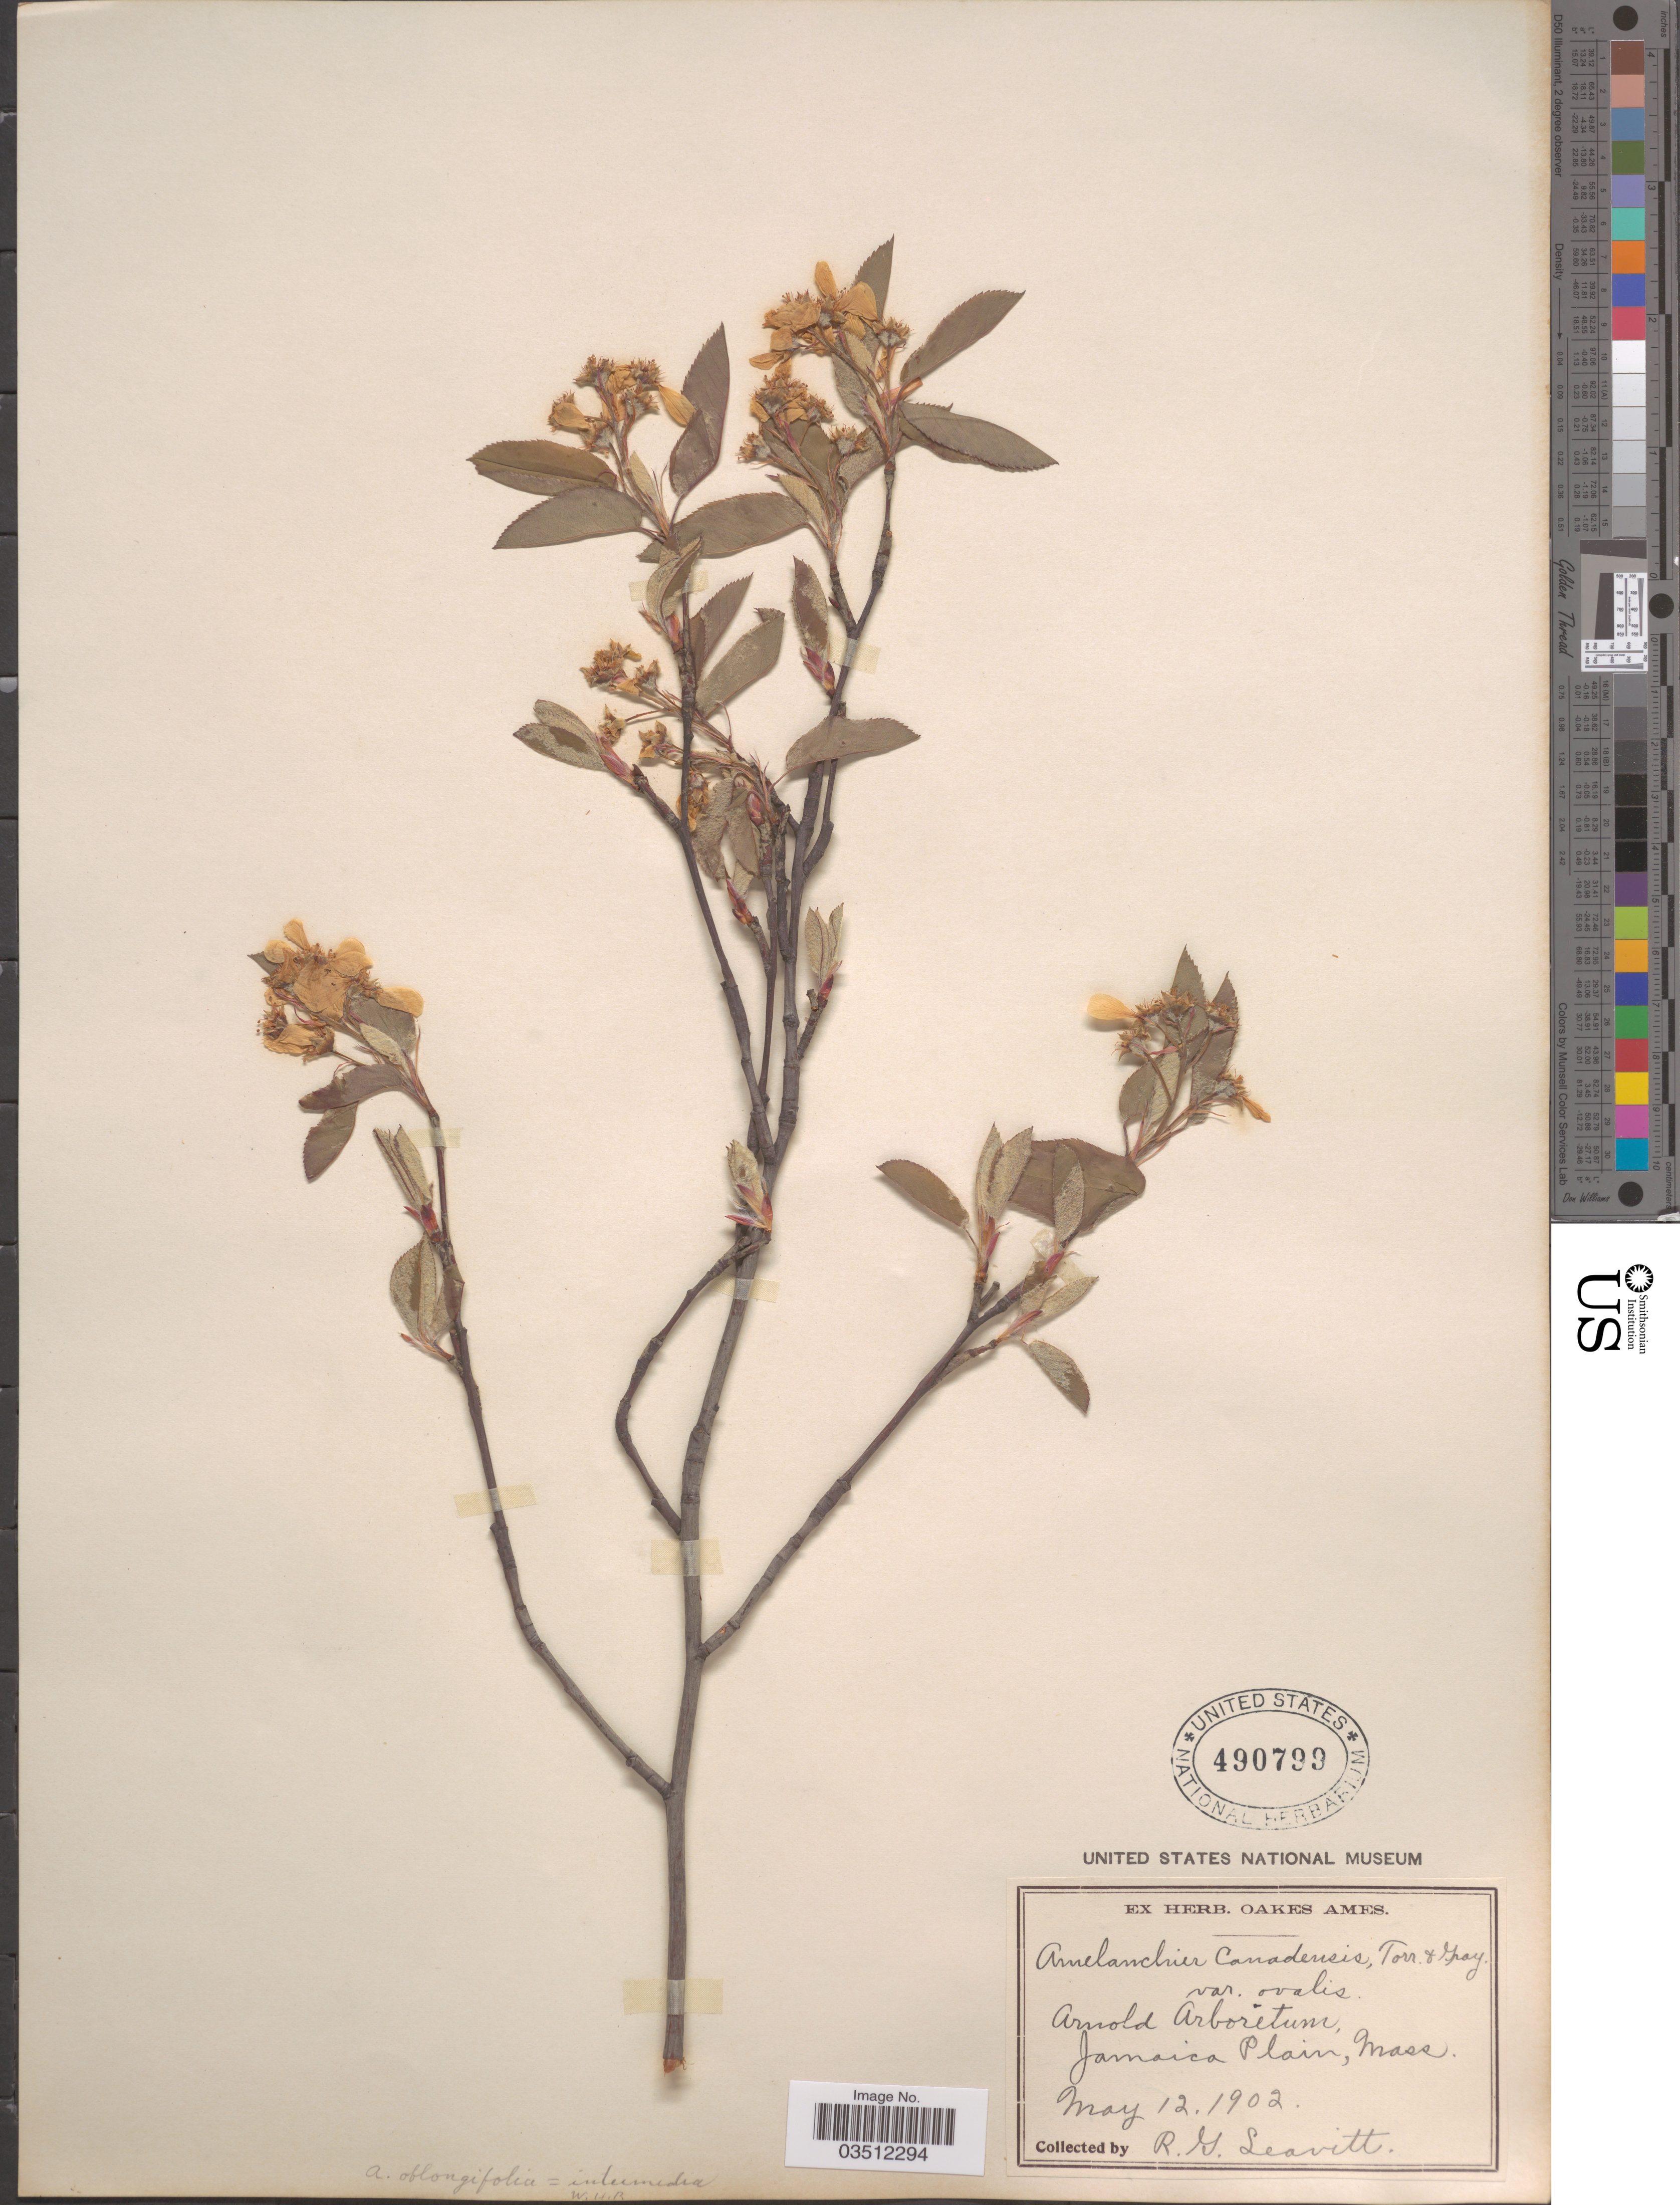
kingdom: Plantae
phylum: Tracheophyta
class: Magnoliopsida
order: Rosales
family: Rosaceae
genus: Amelanchier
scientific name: Amelanchier intermedia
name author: Spach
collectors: R. G. Leavitt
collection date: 1909-05-12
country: United States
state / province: Massachusetts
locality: Arnold Arboretum, Jamaica Plain.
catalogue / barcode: US 490799